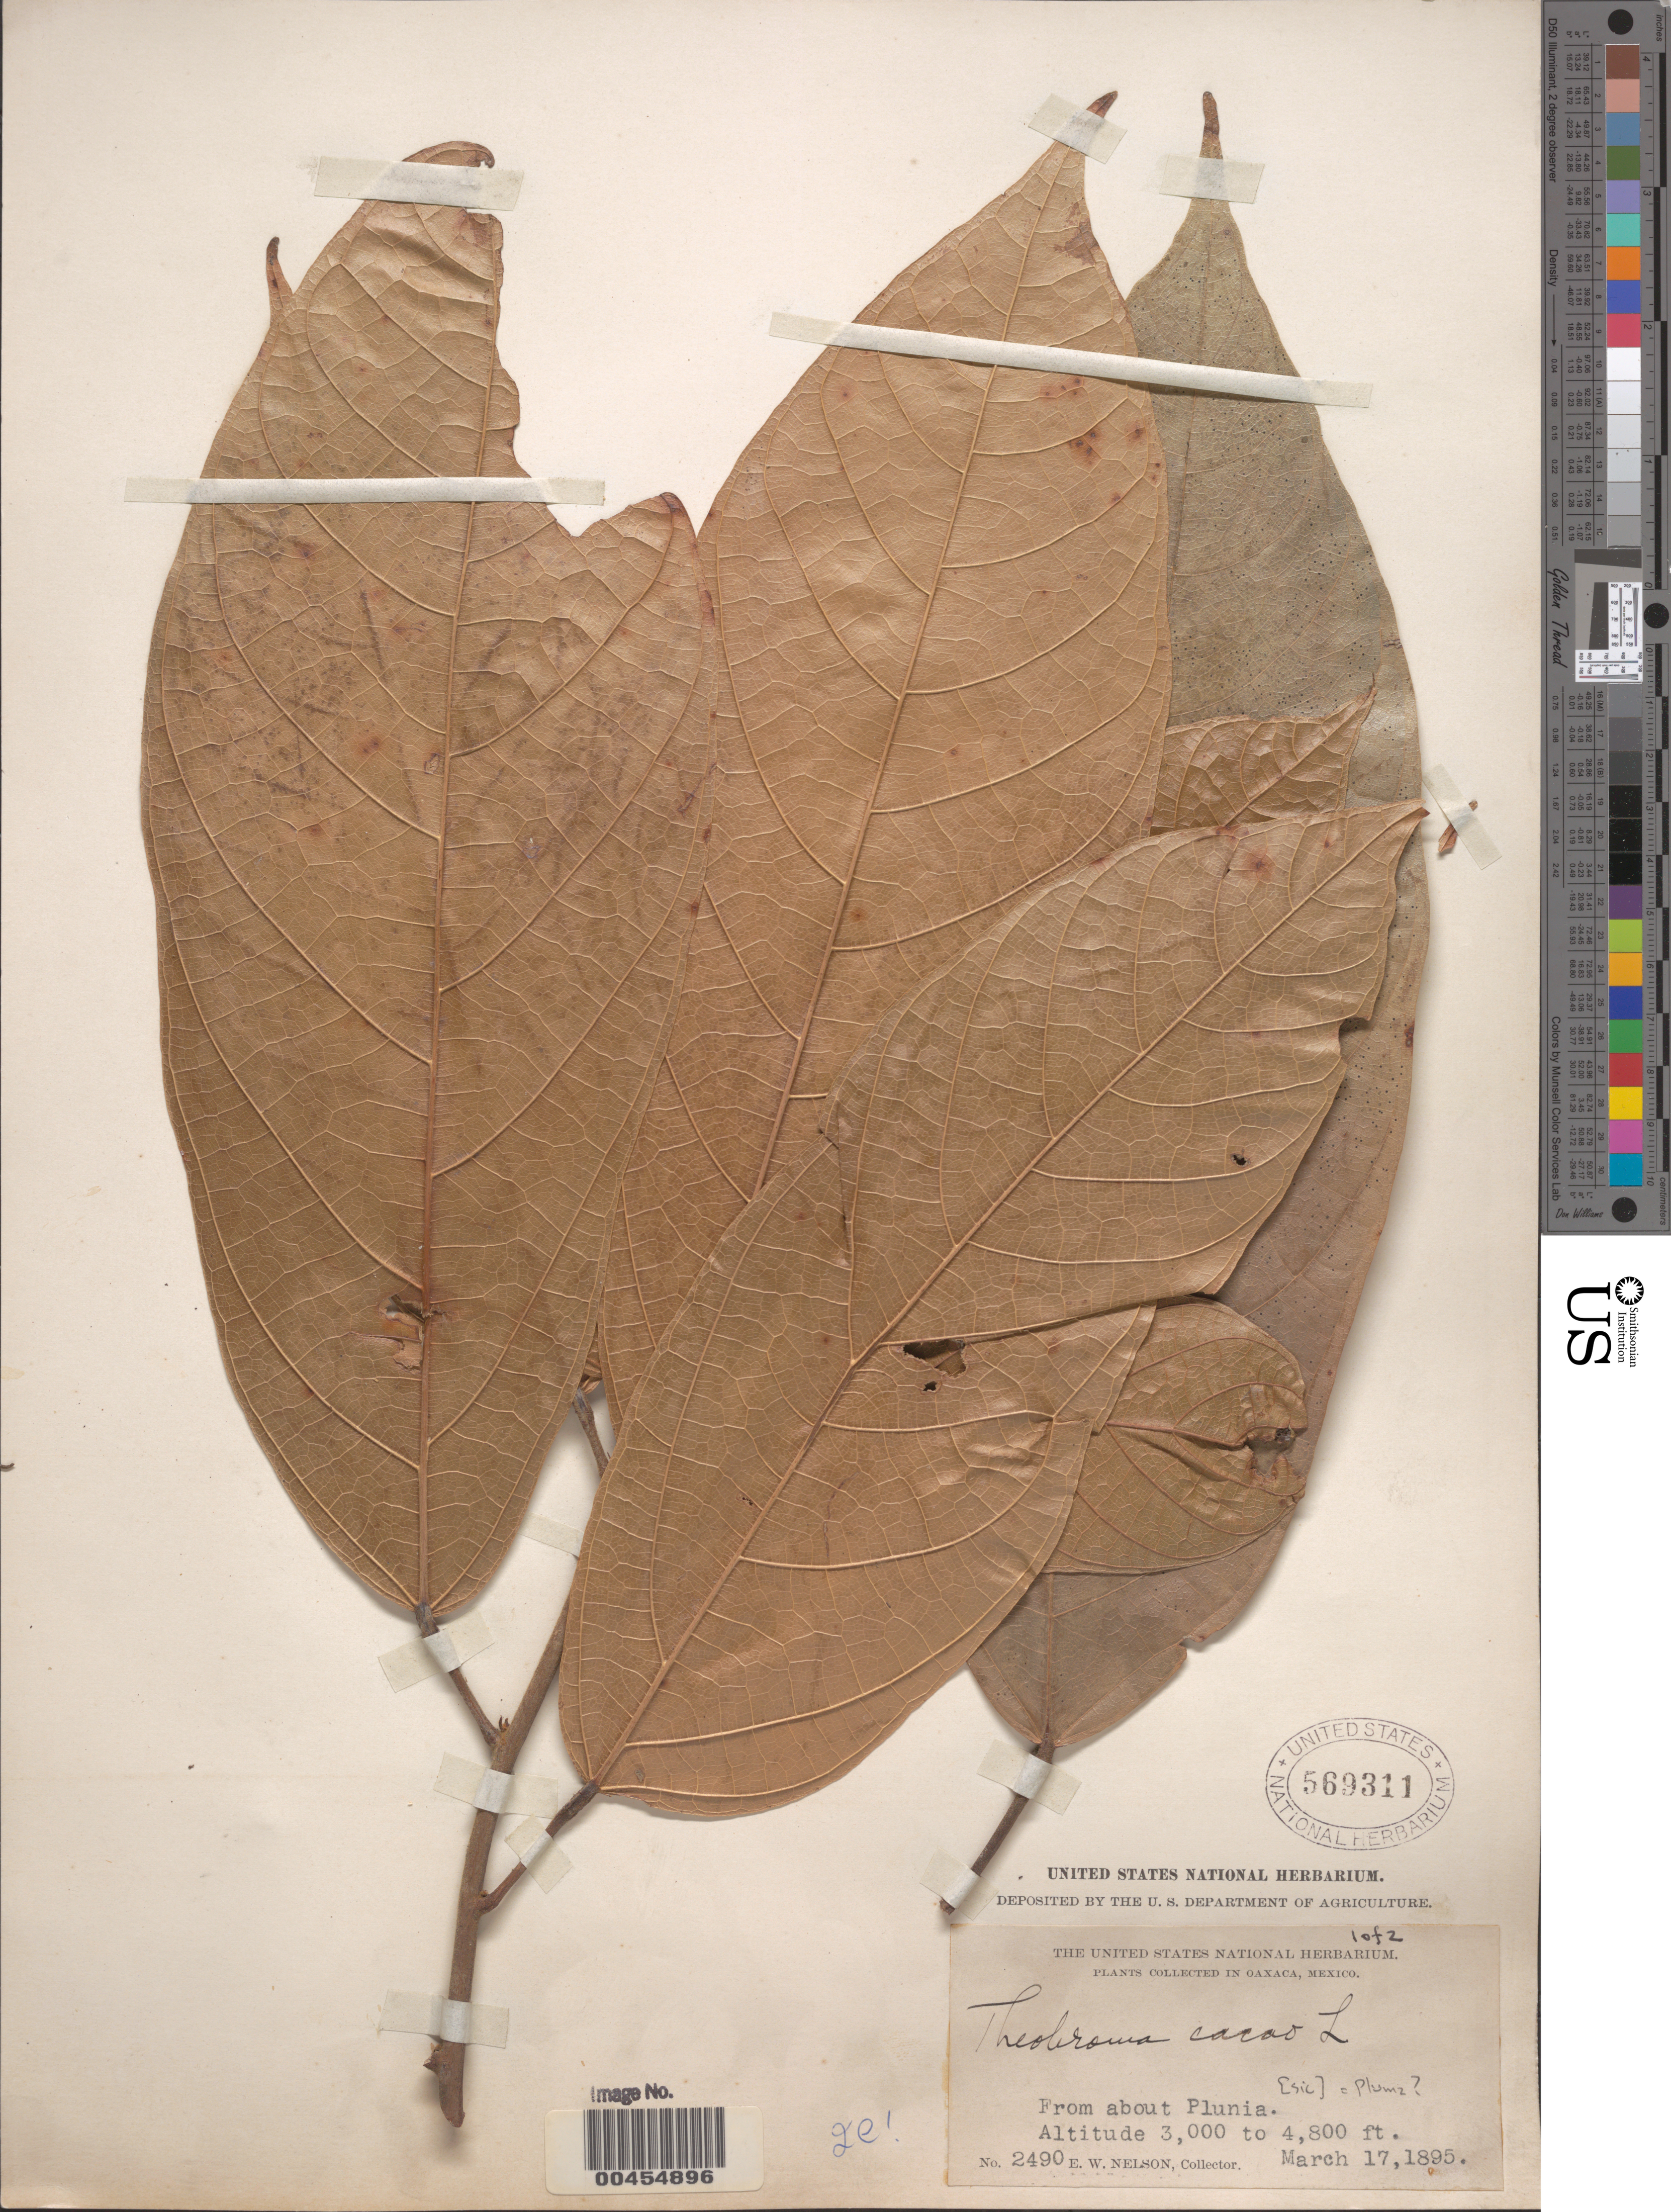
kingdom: Plantae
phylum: Tracheophyta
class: Magnoliopsida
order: Malvales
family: Malvaceae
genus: Theobroma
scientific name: Theobroma cacao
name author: L.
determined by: Cuatrecasas, J.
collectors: E. W. Nelson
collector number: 2490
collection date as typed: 17 Mar 1895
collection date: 1895-03-17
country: Mexico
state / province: Oaxaca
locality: about Plunia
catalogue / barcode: US 569311